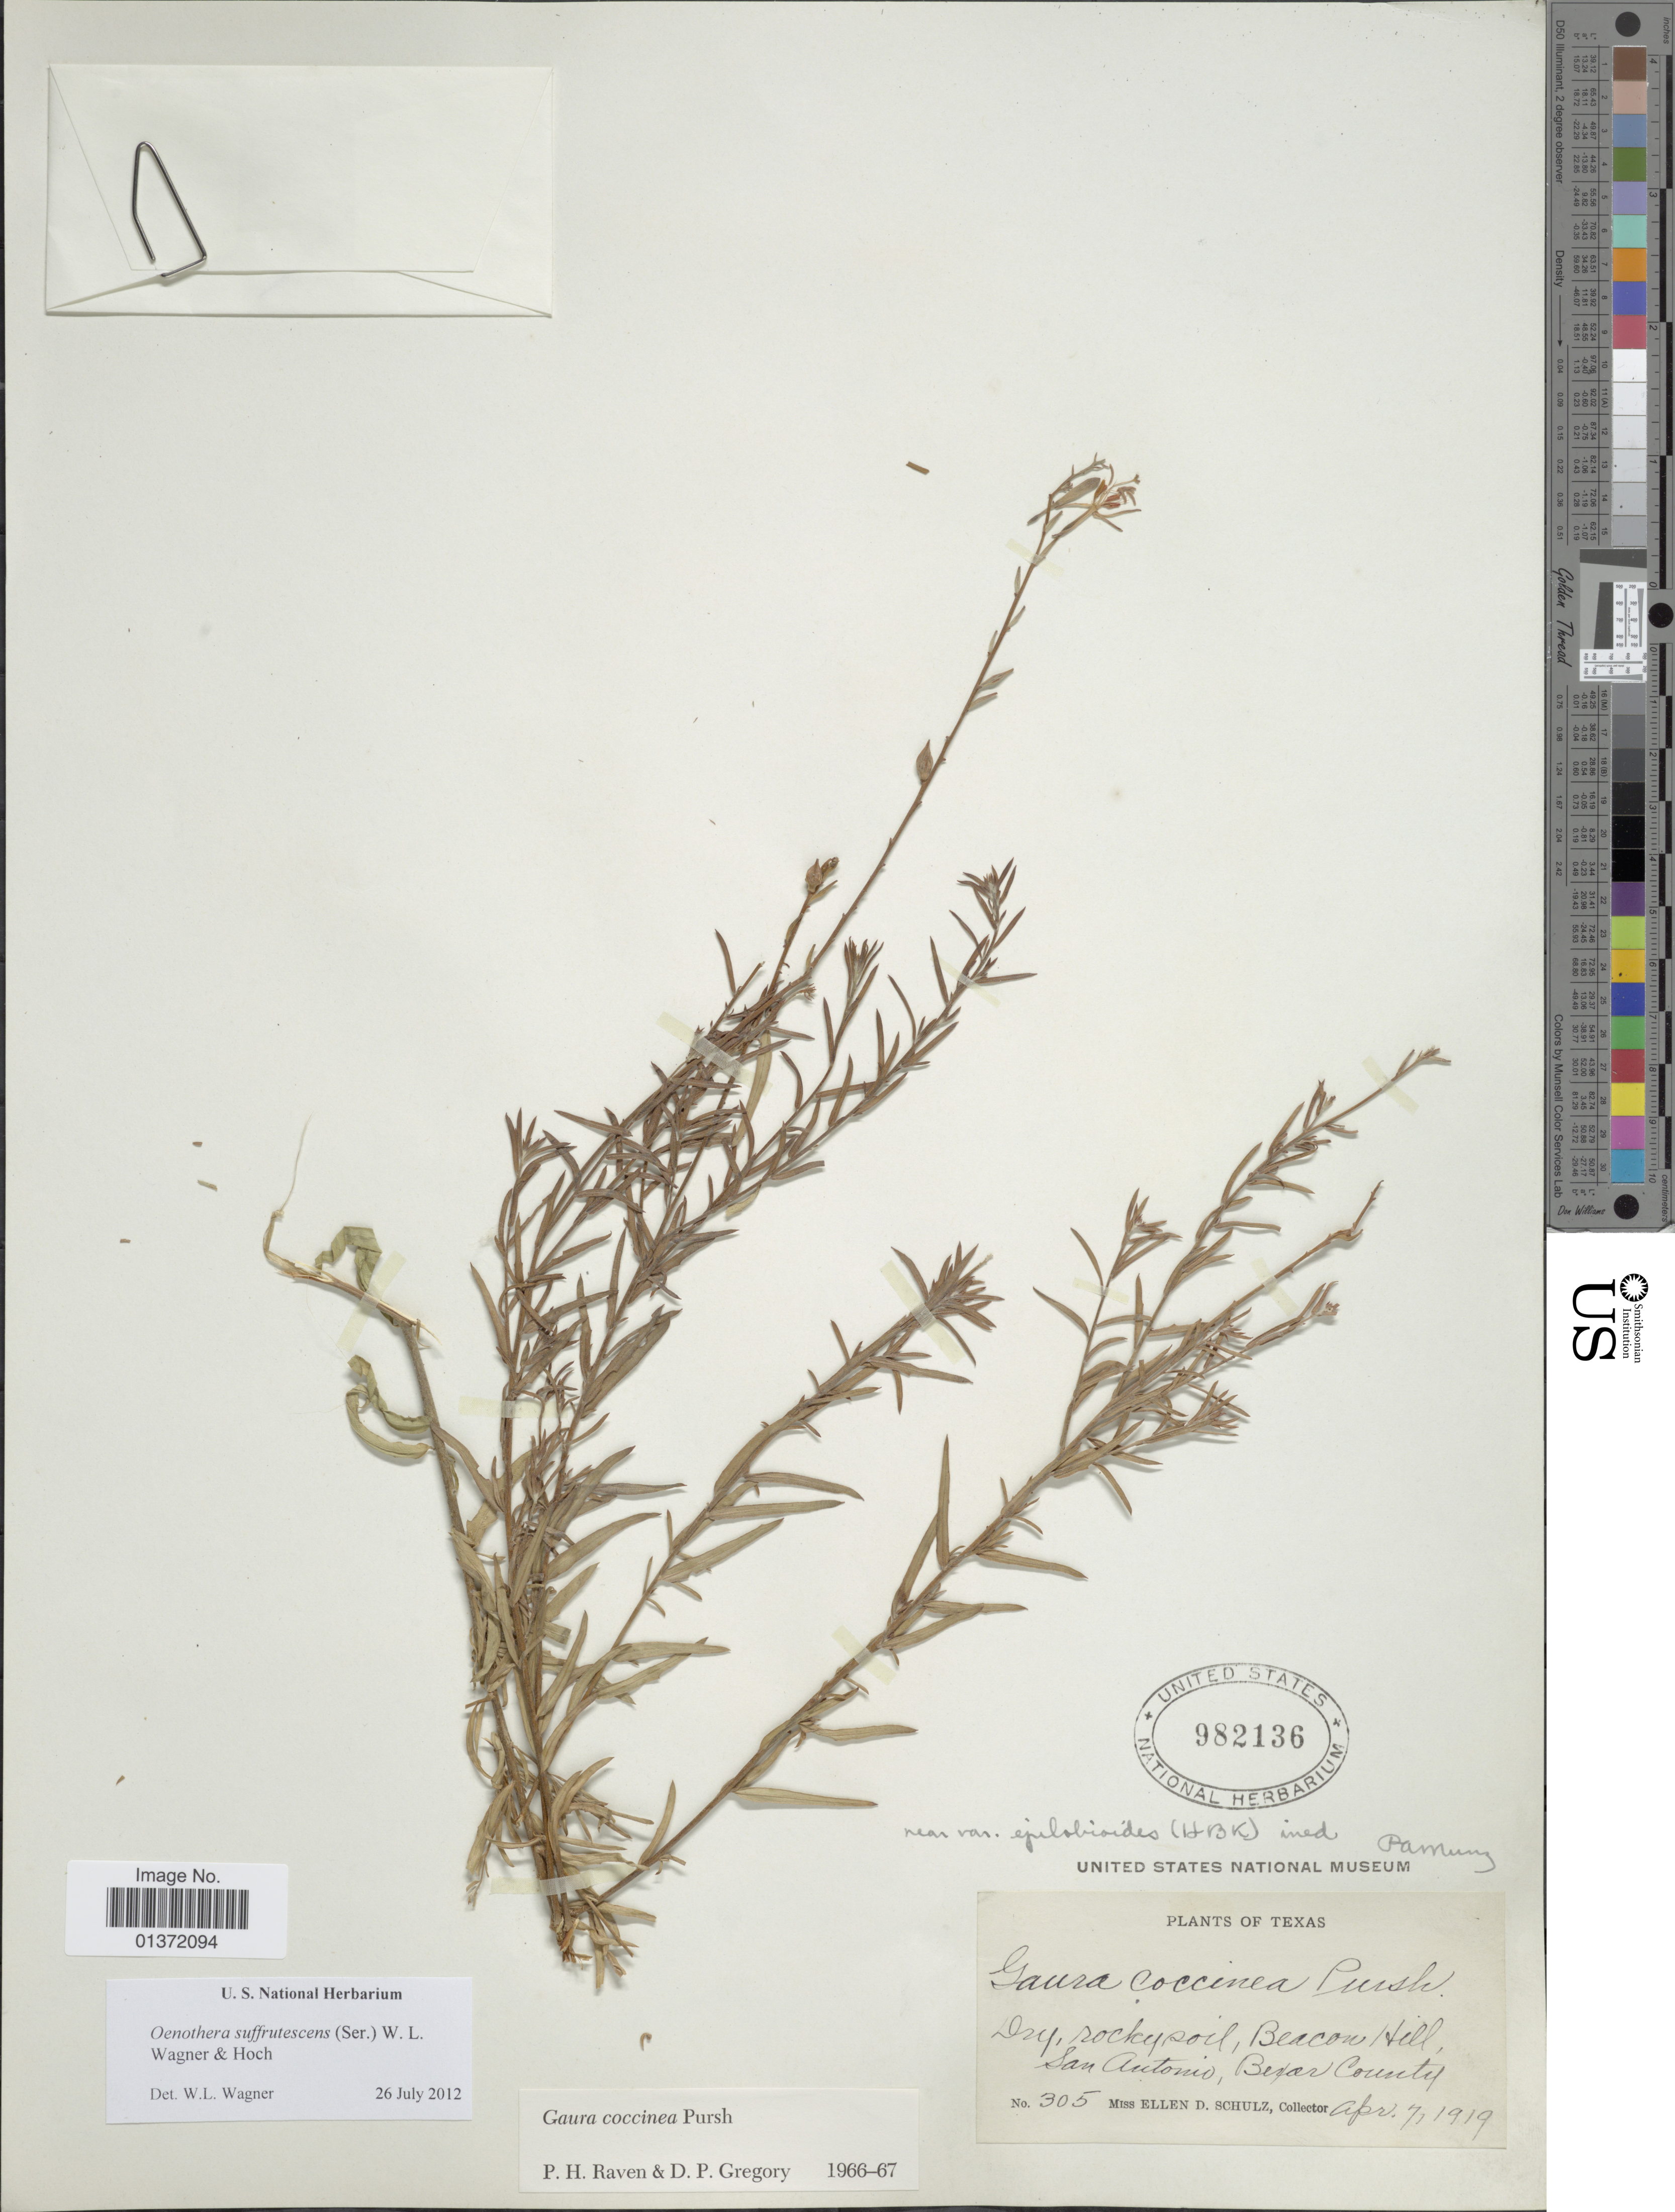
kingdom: Plantae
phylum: Tracheophyta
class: Magnoliopsida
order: Myrtales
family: Onagraceae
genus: Oenothera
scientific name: Oenothera suffrutescens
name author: (Ser.) W.L. Wagner & Hoch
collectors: E. D. Schulz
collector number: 305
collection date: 1919-04-07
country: United States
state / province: Texas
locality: San Antonio, Bexar County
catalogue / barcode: US 982136